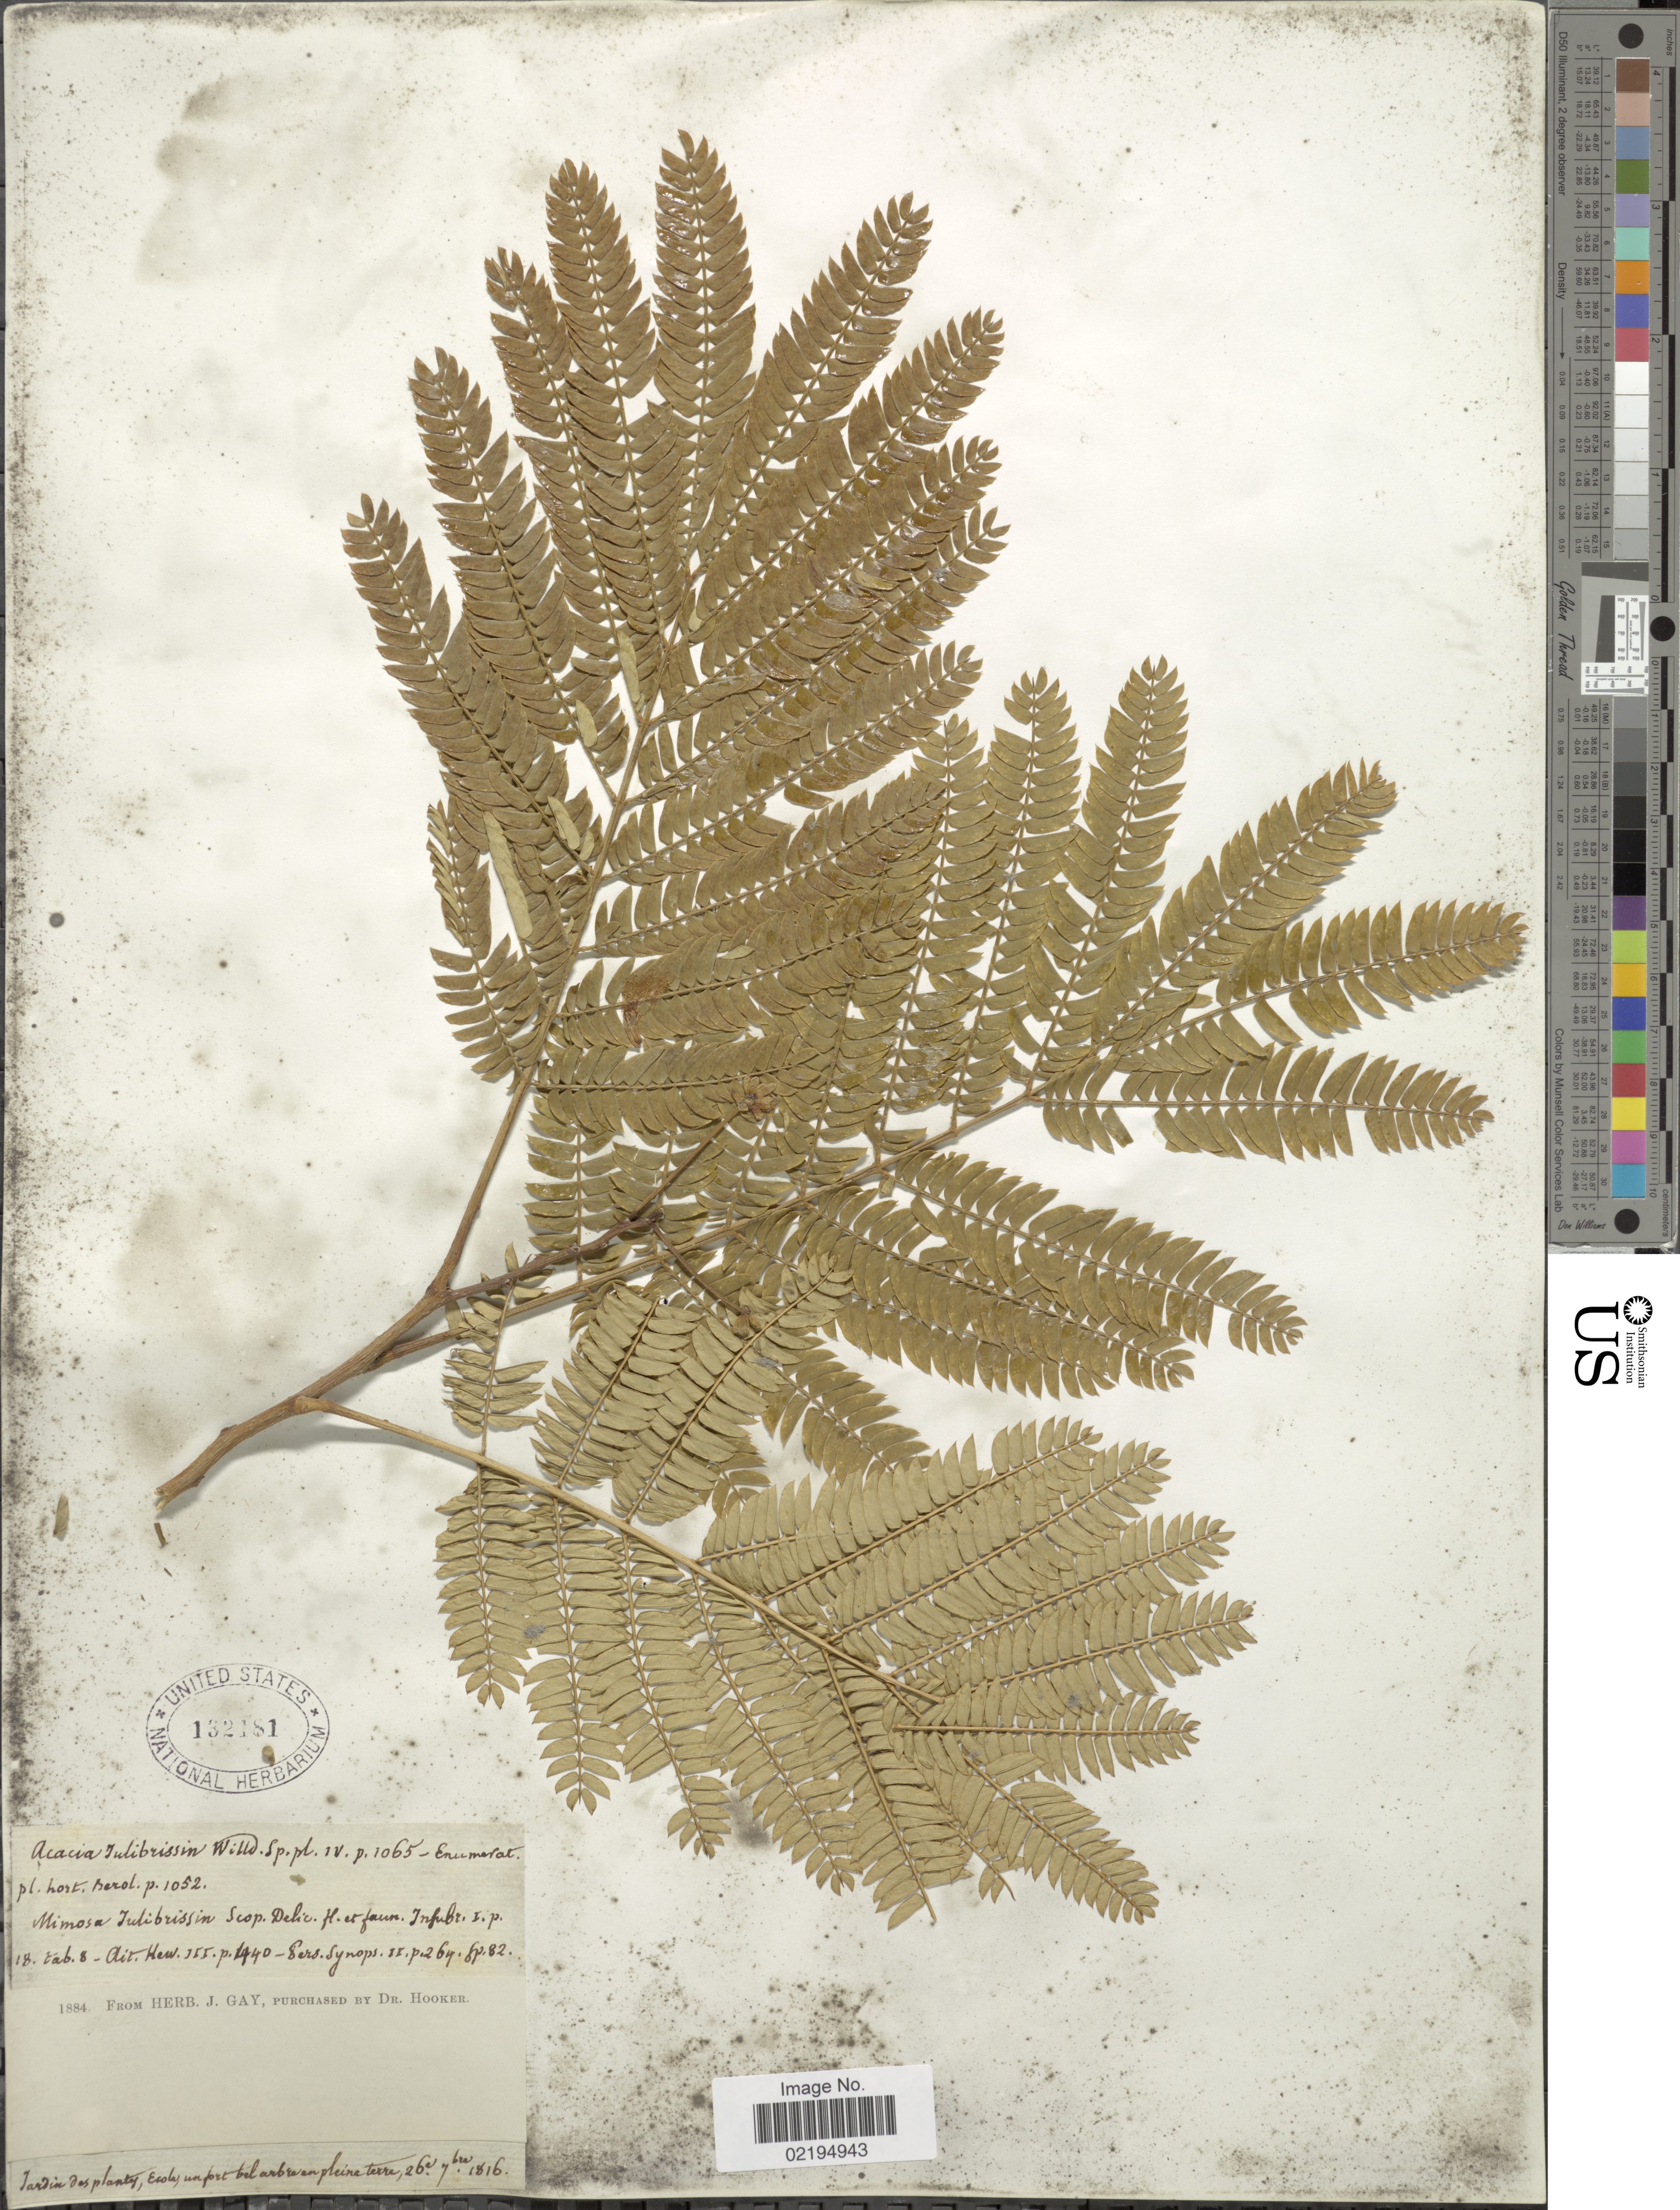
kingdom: Plantae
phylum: Tracheophyta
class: Magnoliopsida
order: Fabales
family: Fabaceae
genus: Albizia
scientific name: Albizia julibrissin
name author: Durazz.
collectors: ex herb. J. Gay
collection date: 1816-09-26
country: France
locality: Jardin des plantes, Ecola un fort bel arbre en pleina terra. [interpreted]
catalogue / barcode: US 132181